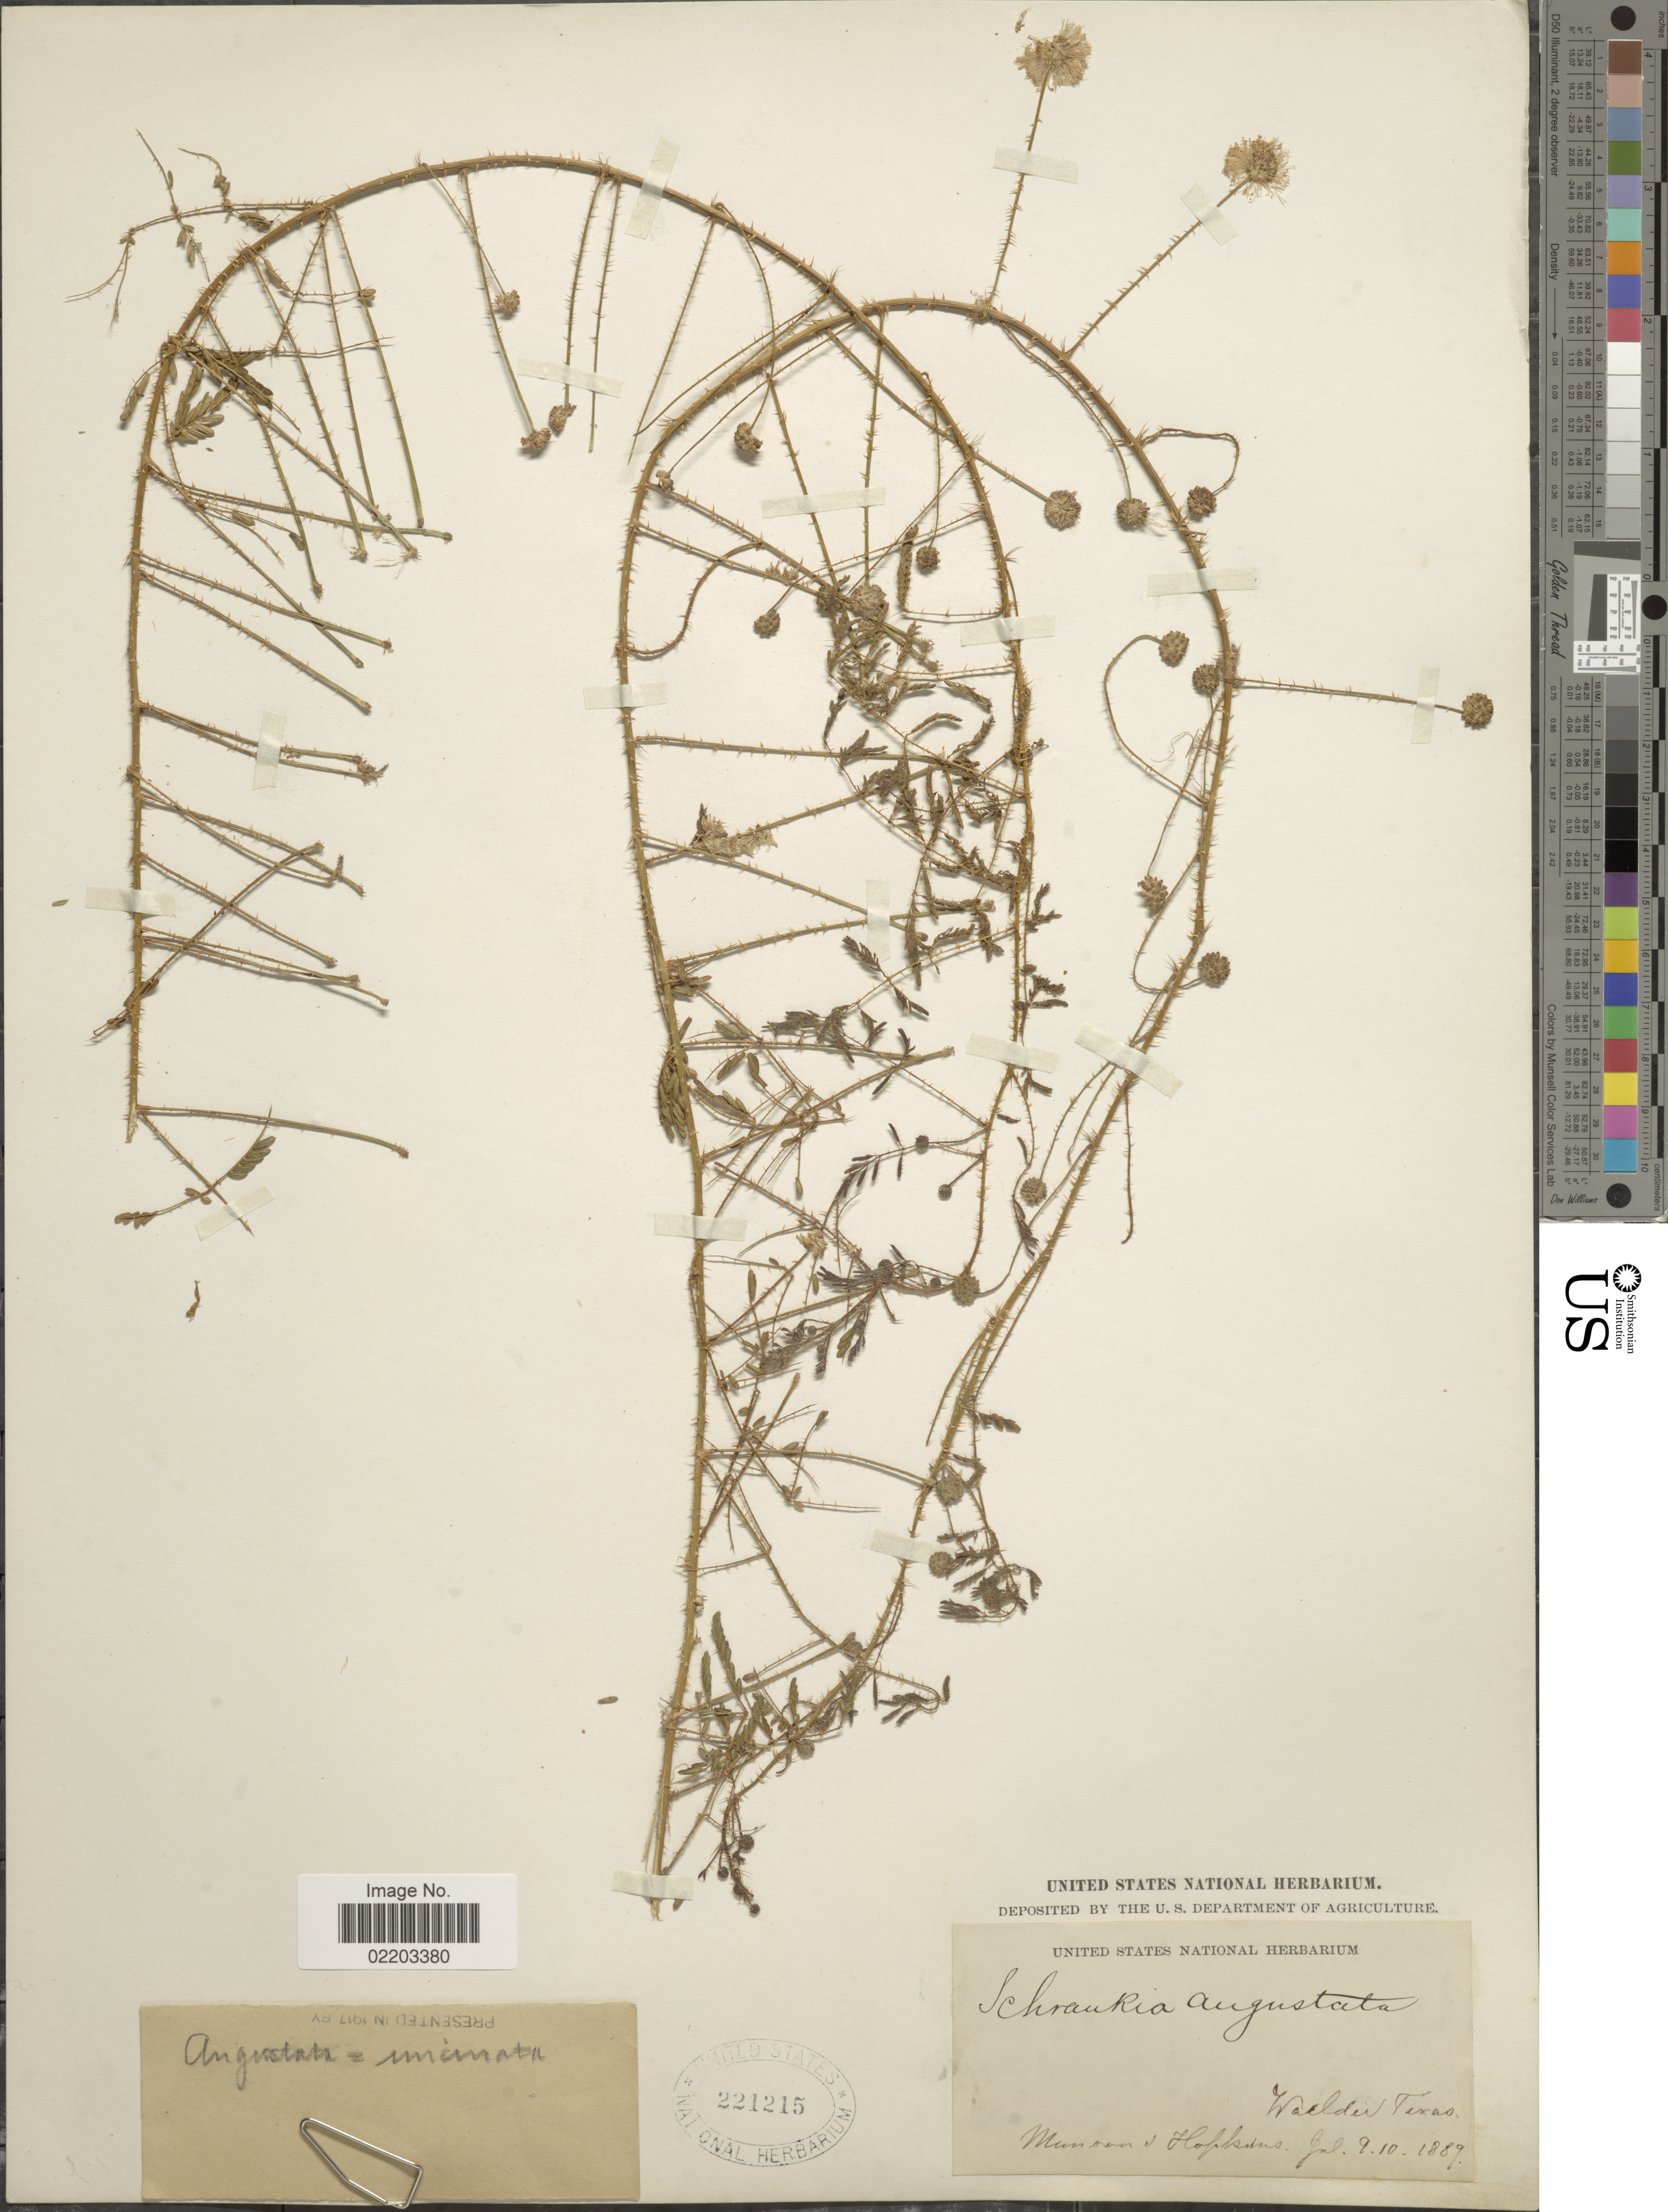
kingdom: Plantae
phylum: Tracheophyta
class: Magnoliopsida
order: Fabales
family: Fabaceae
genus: Mimosa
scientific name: Mimosa nuttallii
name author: (DC.) B.L. Turner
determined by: Strong, M. T., (US), Smithsonian Institution - National Museum of Natural History (UNITED STATES)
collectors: M. Hopkins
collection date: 1889-07-09/1889-07-10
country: United States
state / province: Texas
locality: Walder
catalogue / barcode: US 221215